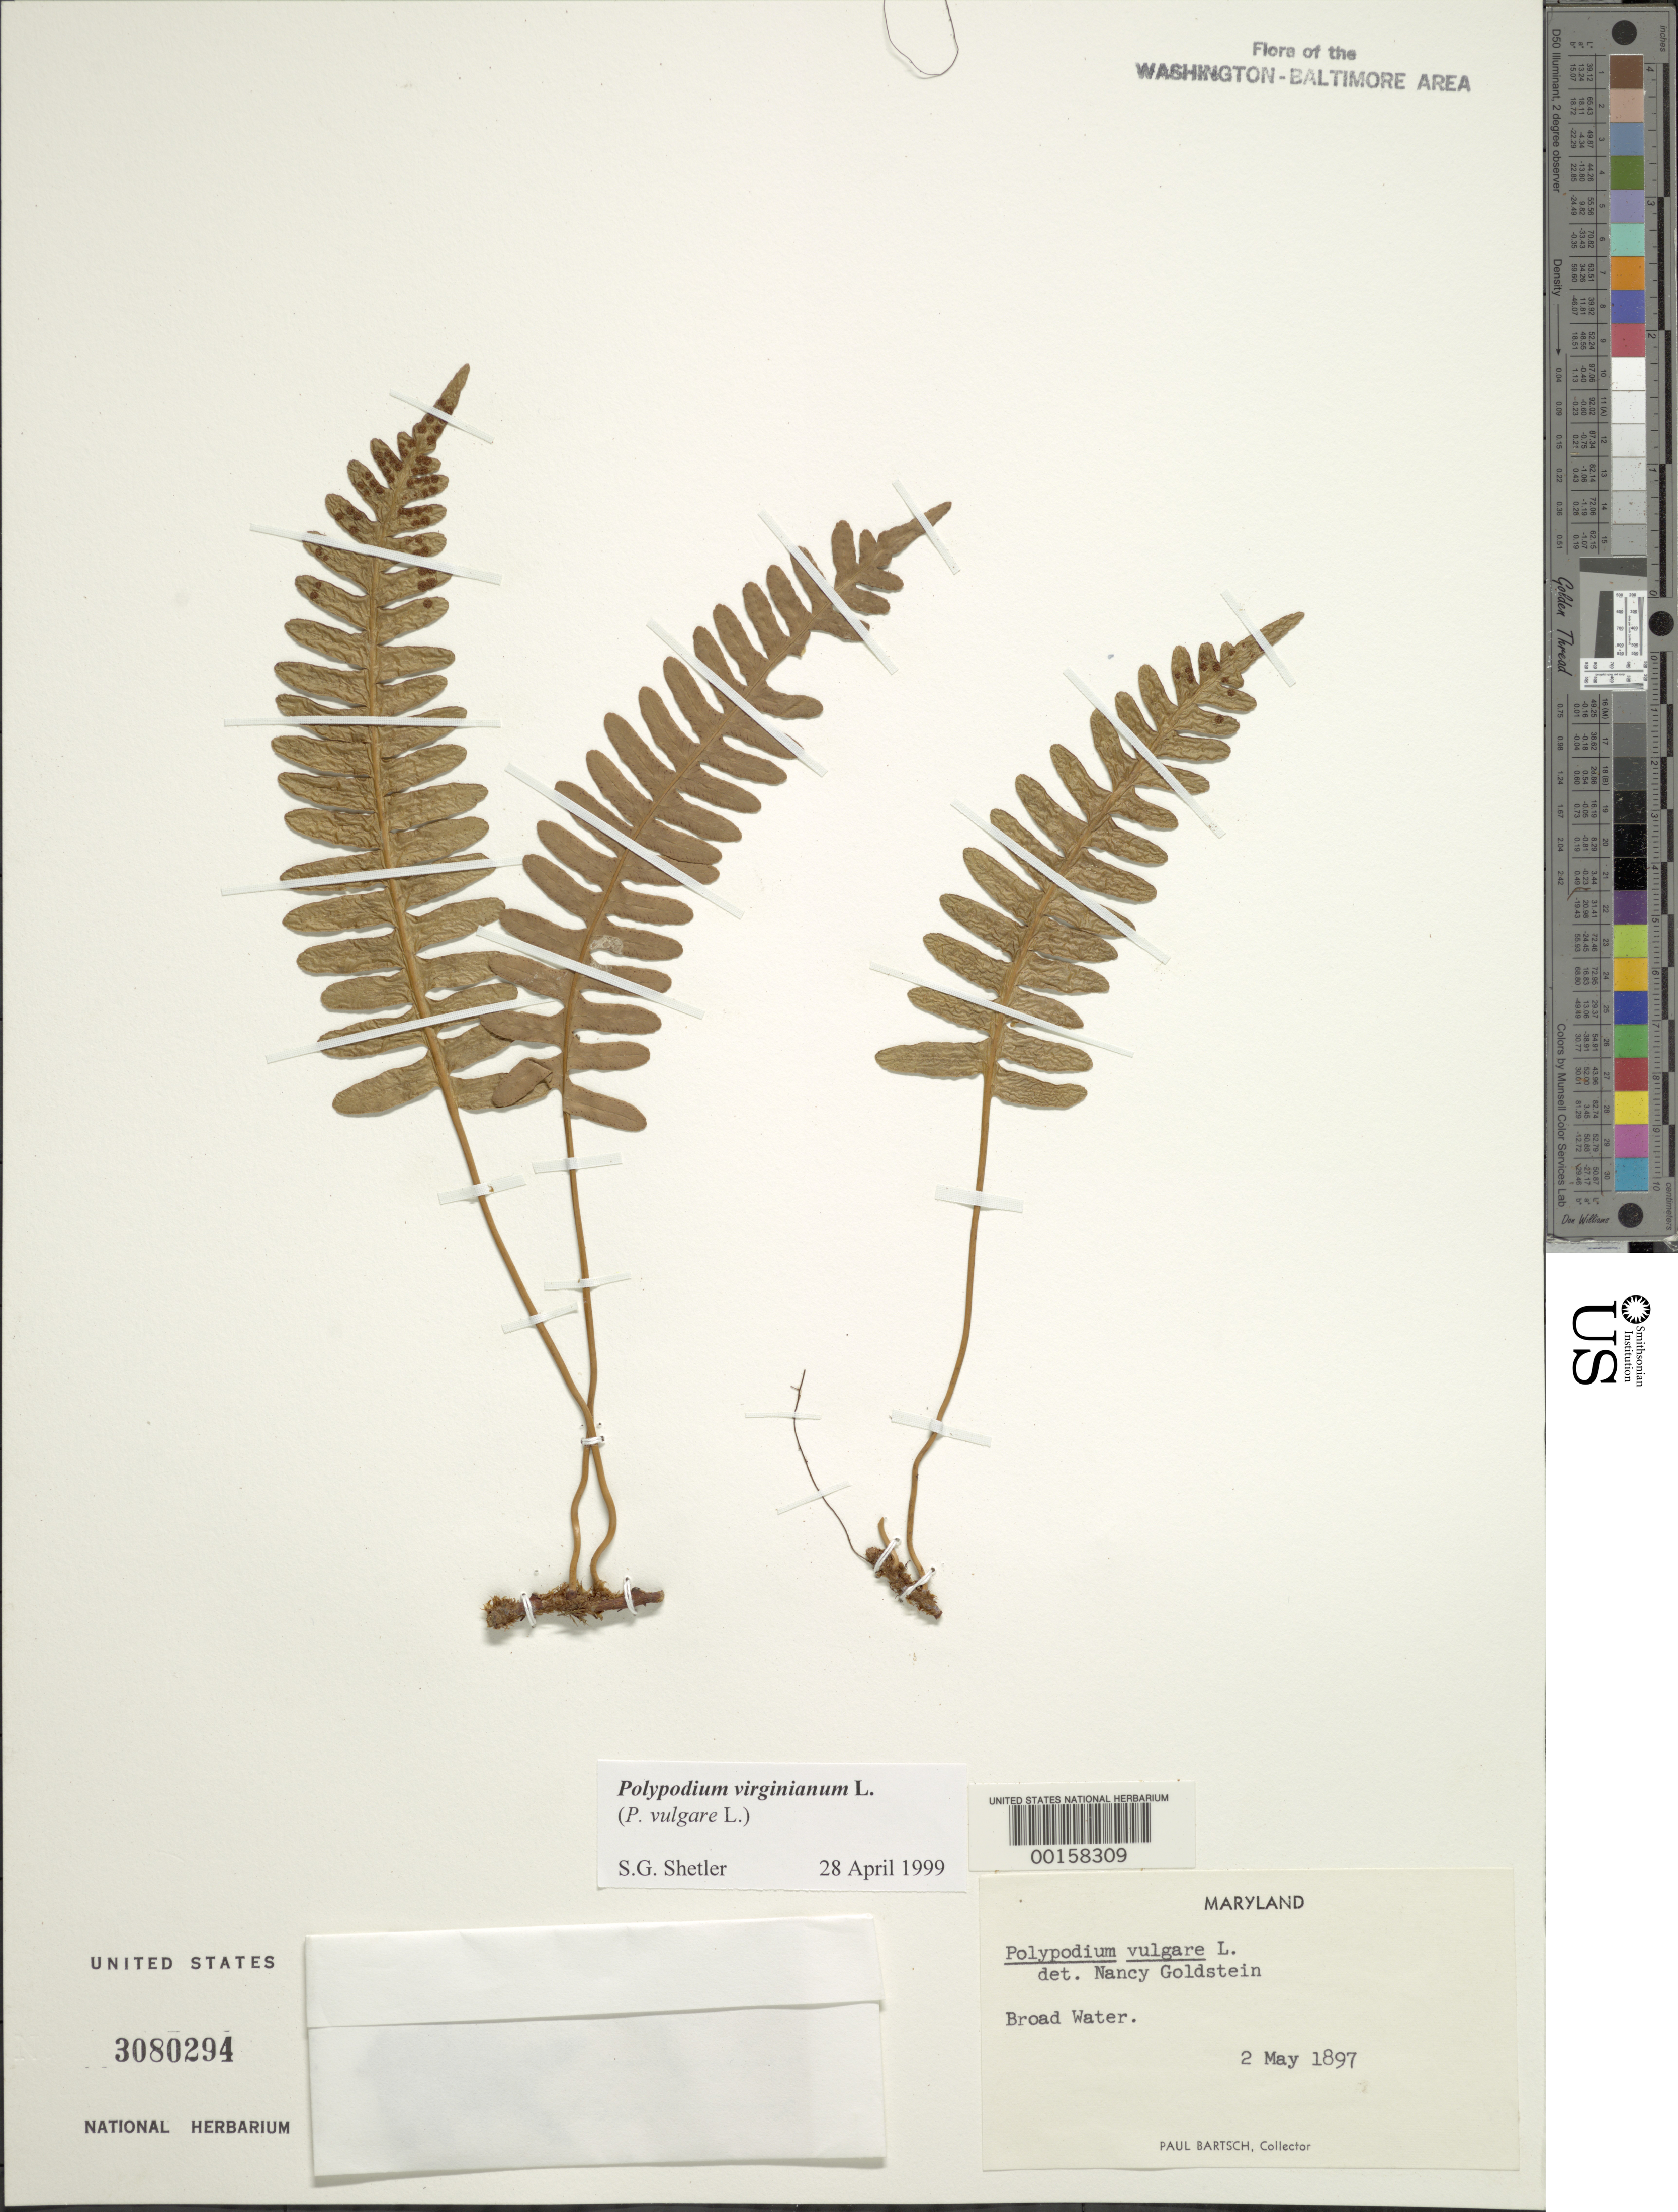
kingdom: Plantae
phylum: Tracheophyta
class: Polypodiopsida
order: Polypodiales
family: Polypodiaceae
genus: Polypodium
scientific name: Polypodium virginianum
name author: L.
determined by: Shetler, Stanwyn G., (US), NMNH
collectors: P. Bartsch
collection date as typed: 02 May 1897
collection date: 1897-05-02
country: United States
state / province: Maryland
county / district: Montgomery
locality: W. end clearing - near river just E of Rock of Gibraltar.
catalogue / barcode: US 3080294